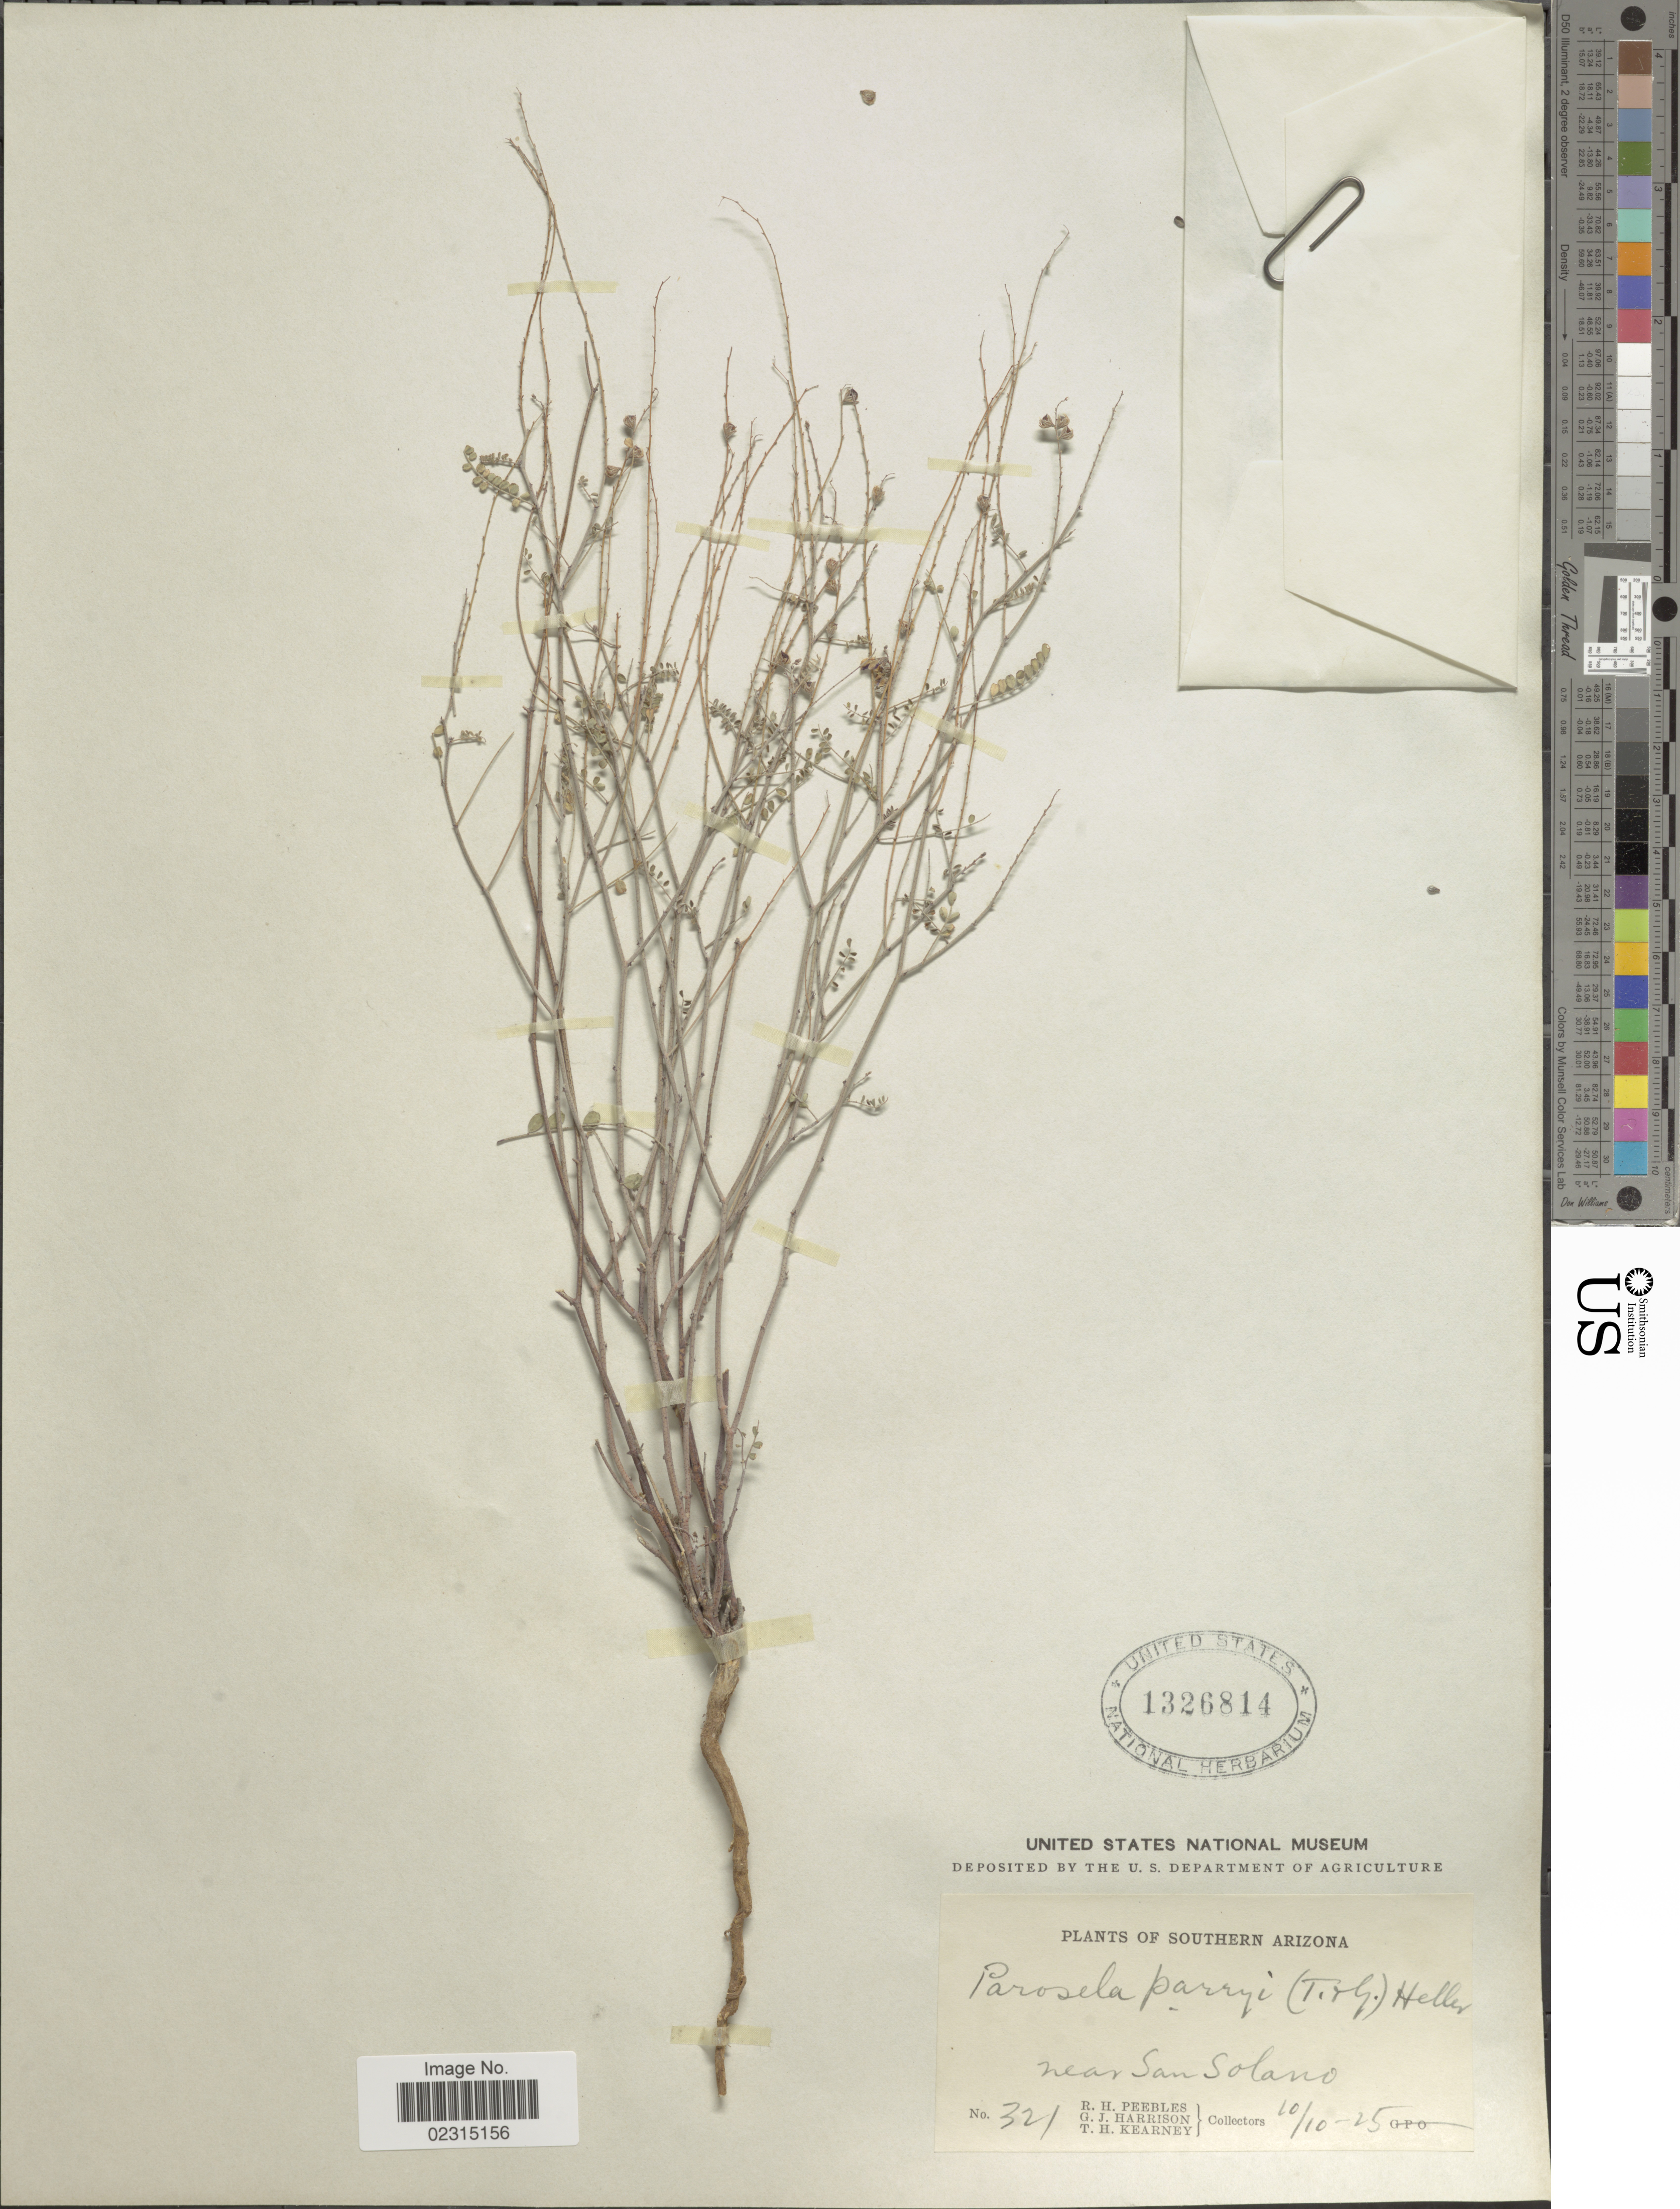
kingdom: Plantae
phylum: Tracheophyta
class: Magnoliopsida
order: Fabales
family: Fabaceae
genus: Marina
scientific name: Marina parryi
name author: (Torr. & A. Gray) Barneby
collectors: R. H. Peebles, G. J. Harrison & T. H. Kearney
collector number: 321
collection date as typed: Transcribed d/m/y: 10/10/25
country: United States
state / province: Arizona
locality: Southern Arizona, near San Solano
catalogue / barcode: US 1326814